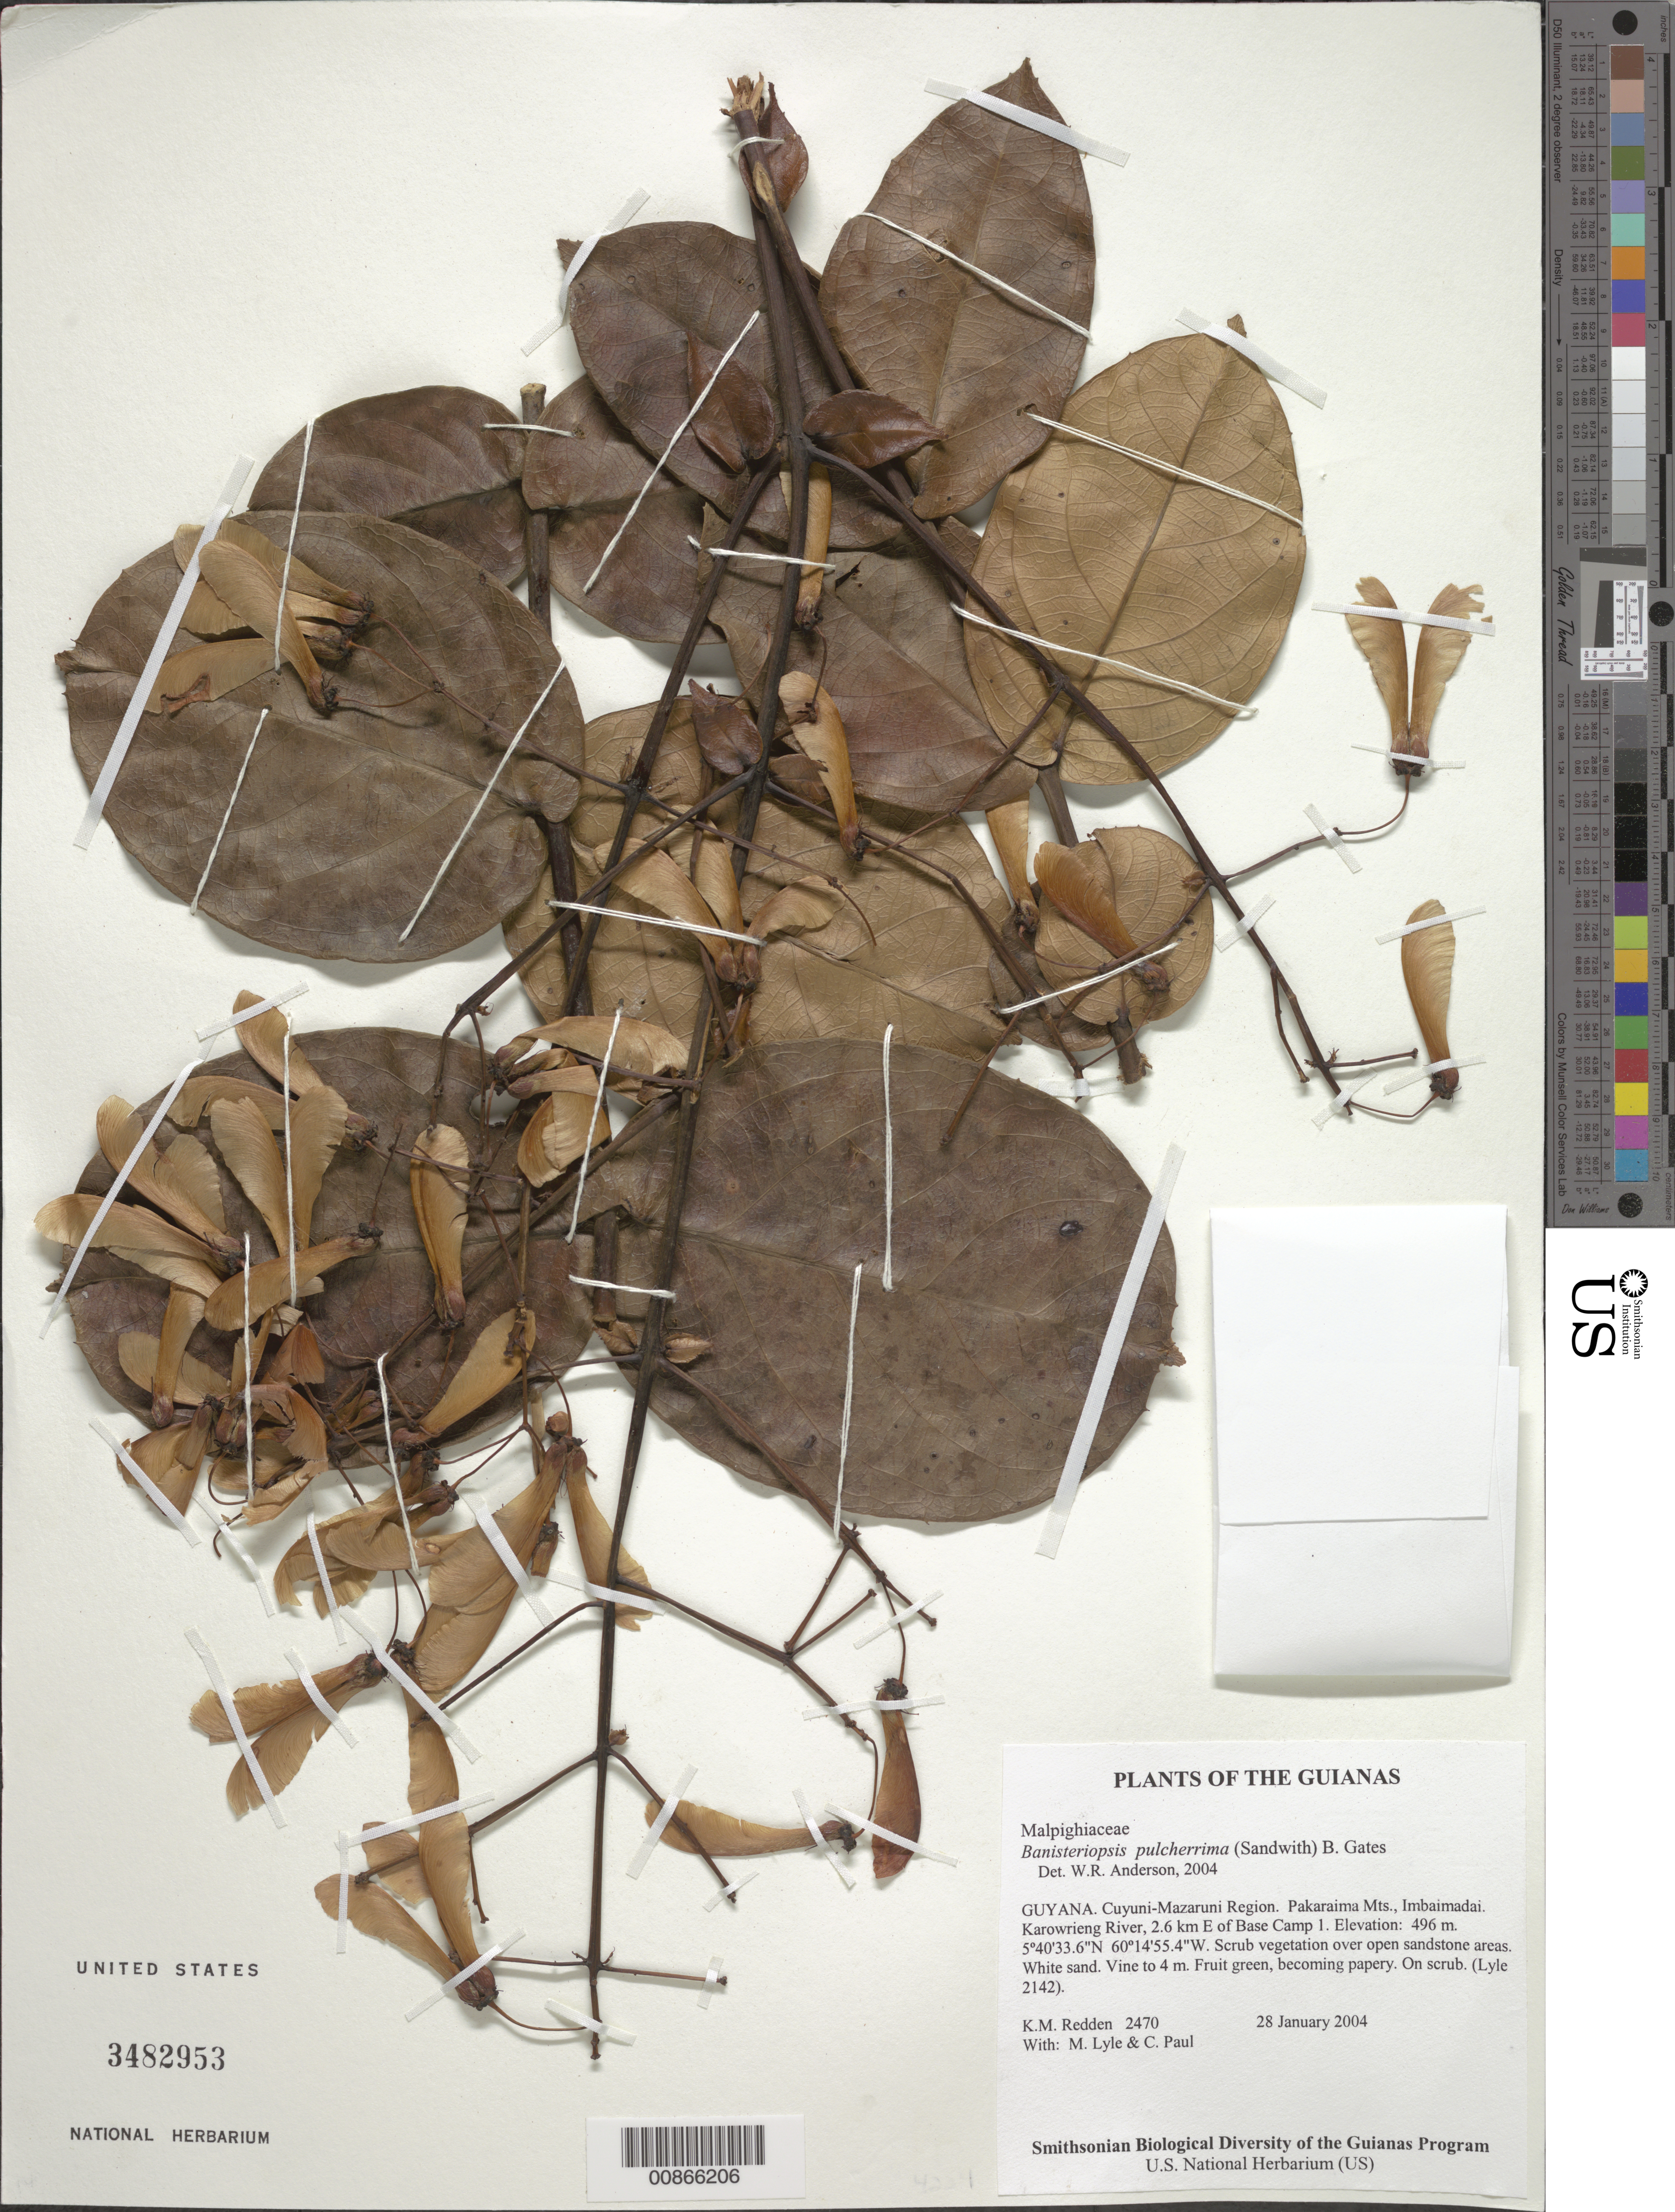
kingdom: Plantae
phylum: Tracheophyta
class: Magnoliopsida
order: Malpighiales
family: Malpighiaceae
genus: Banisteriopsis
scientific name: Banisteriopsis pulcherrima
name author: (Sandwith) B. Gates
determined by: Anderson, W. R., (MICH), University of Michigan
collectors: K. M. Redden, M. Lyle & C. Paul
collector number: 2470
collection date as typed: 28 January 2004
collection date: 2004-01-28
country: Guyana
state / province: Cuyuni-Mazaruni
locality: Pakaraima Mts., Imbaimadai. Karowrieng River, 2.6 km E of Base Camp 1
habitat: Scrub vegetation over open sandstone areas. White sand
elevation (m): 496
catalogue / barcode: US 3482953